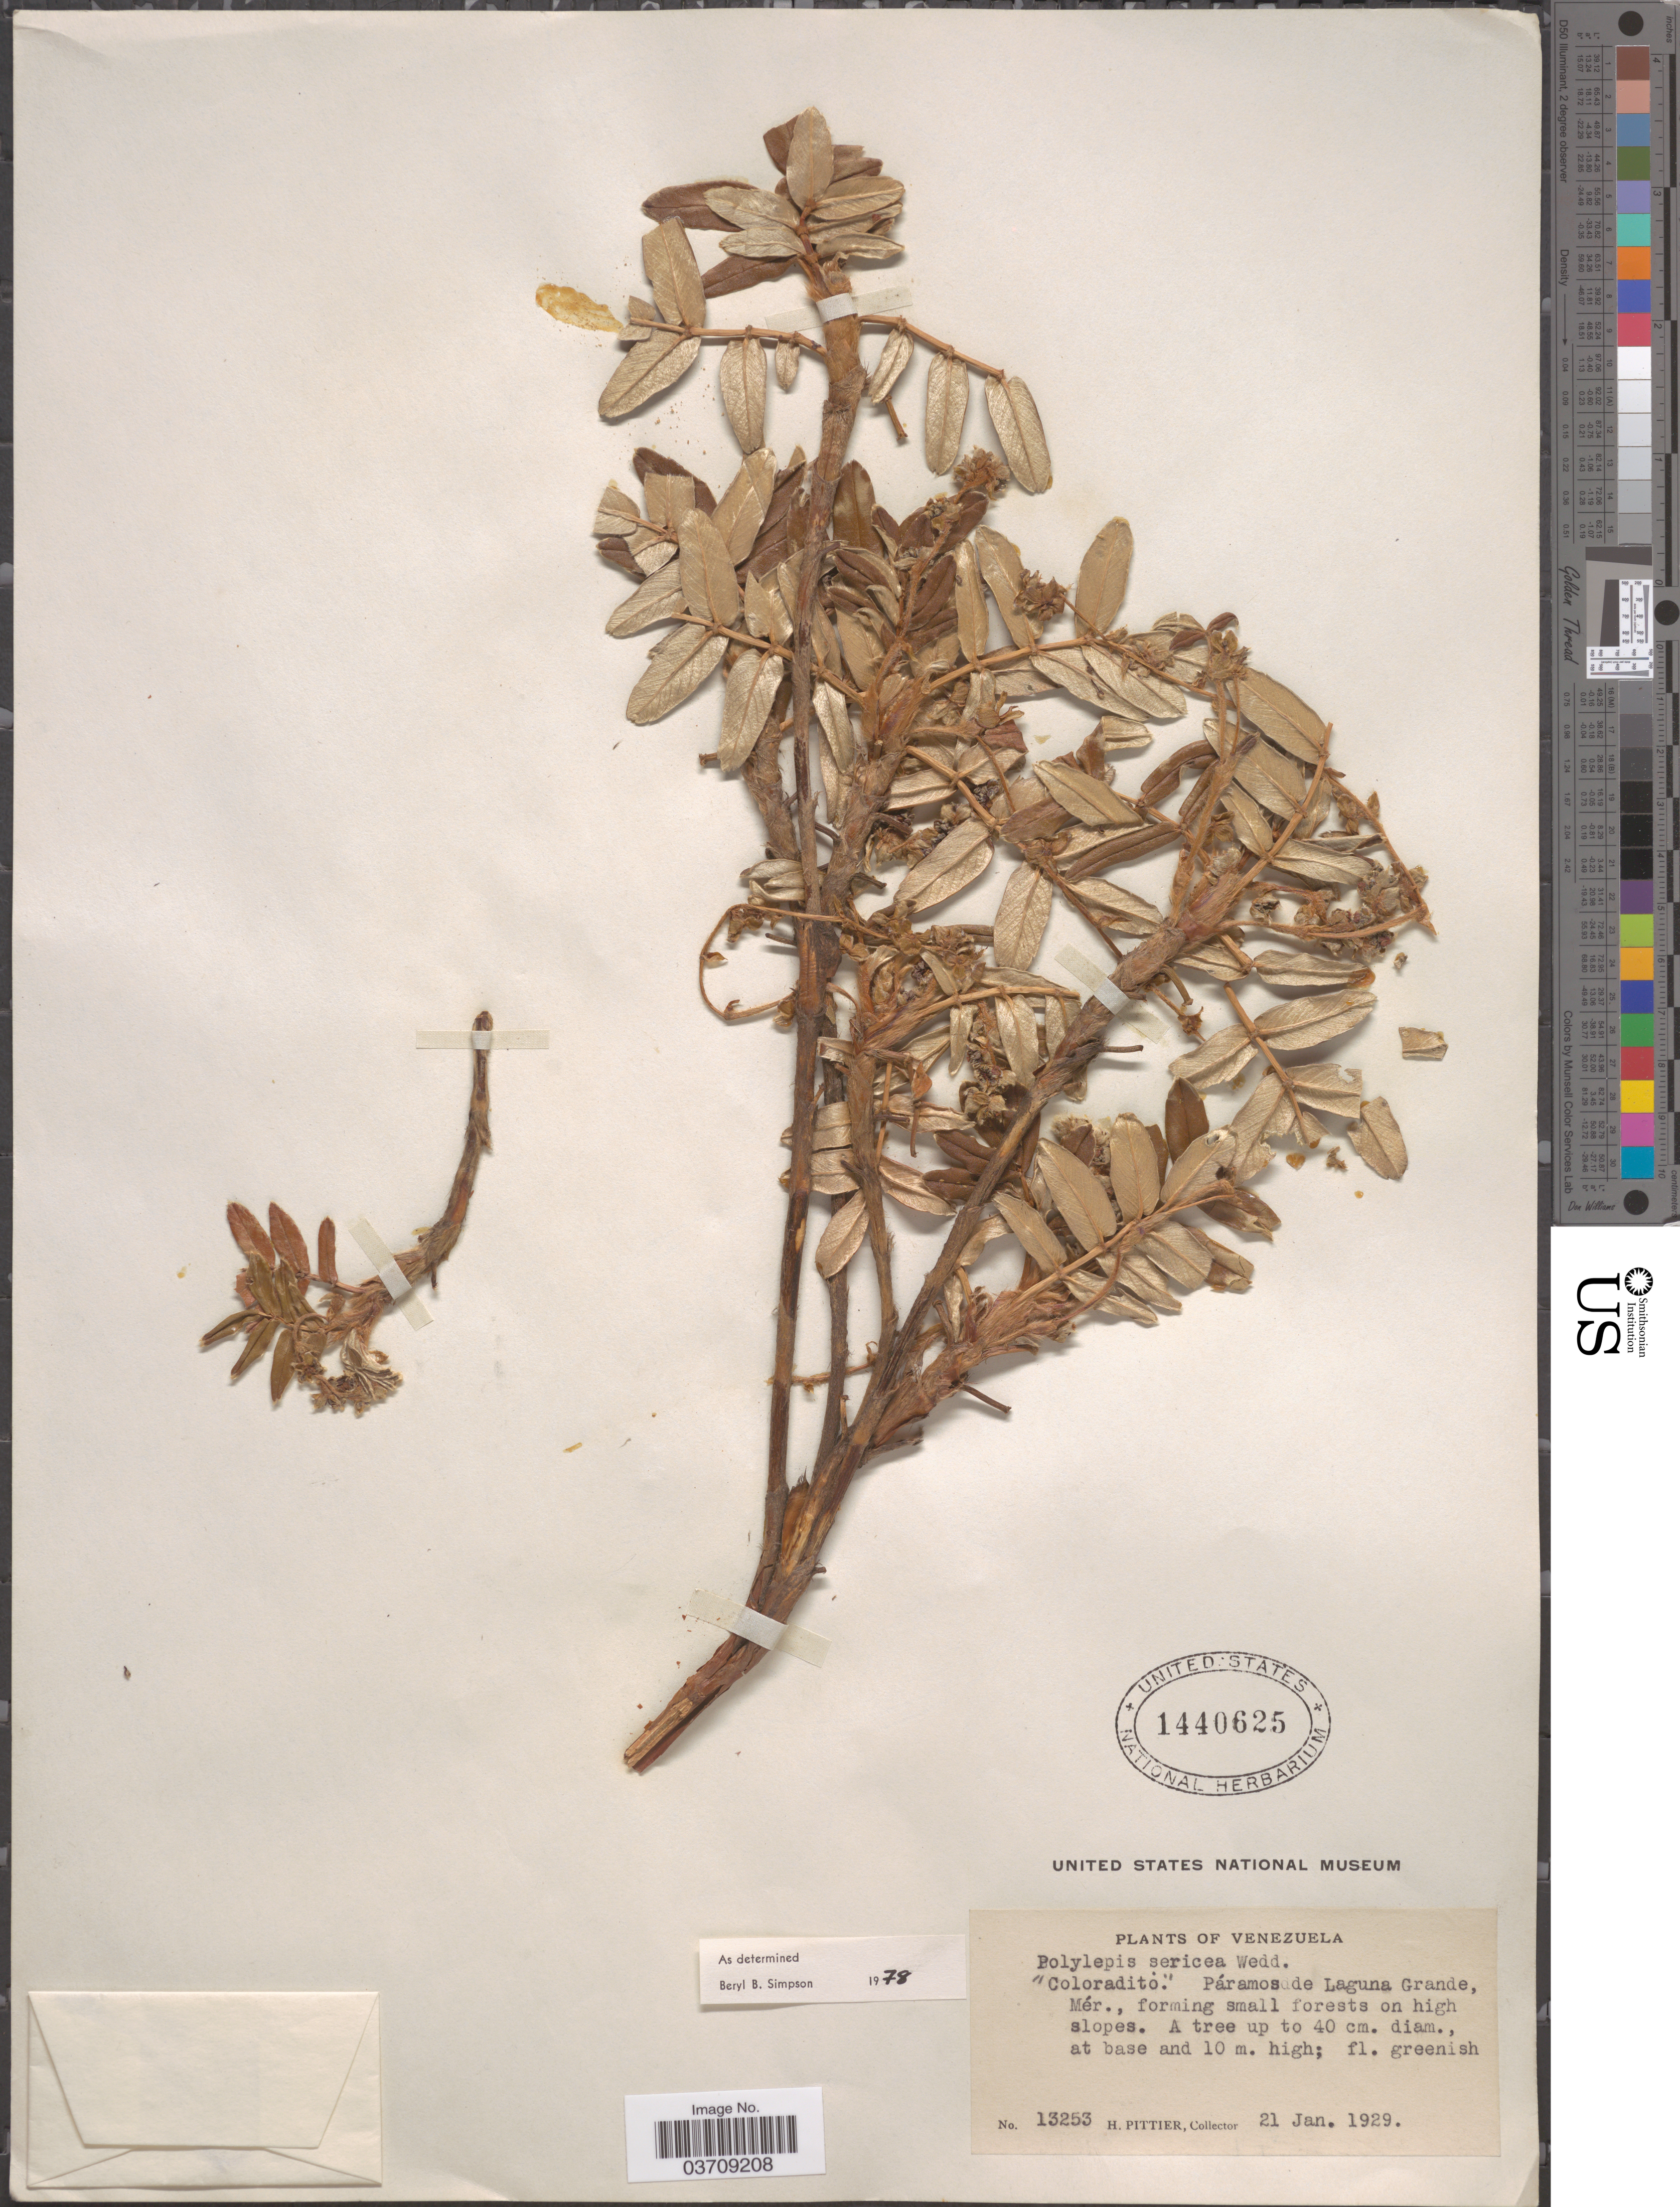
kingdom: Plantae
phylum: Tracheophyta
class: Magnoliopsida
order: Rosales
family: Rosaceae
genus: Polylepis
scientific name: Polylepis sericea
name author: Wedd.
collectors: H. F. Pittier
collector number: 13253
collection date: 1929-01-21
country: Venezuela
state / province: Merida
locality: Páramos de Laguna Grande, Mér.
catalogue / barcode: US 1440625